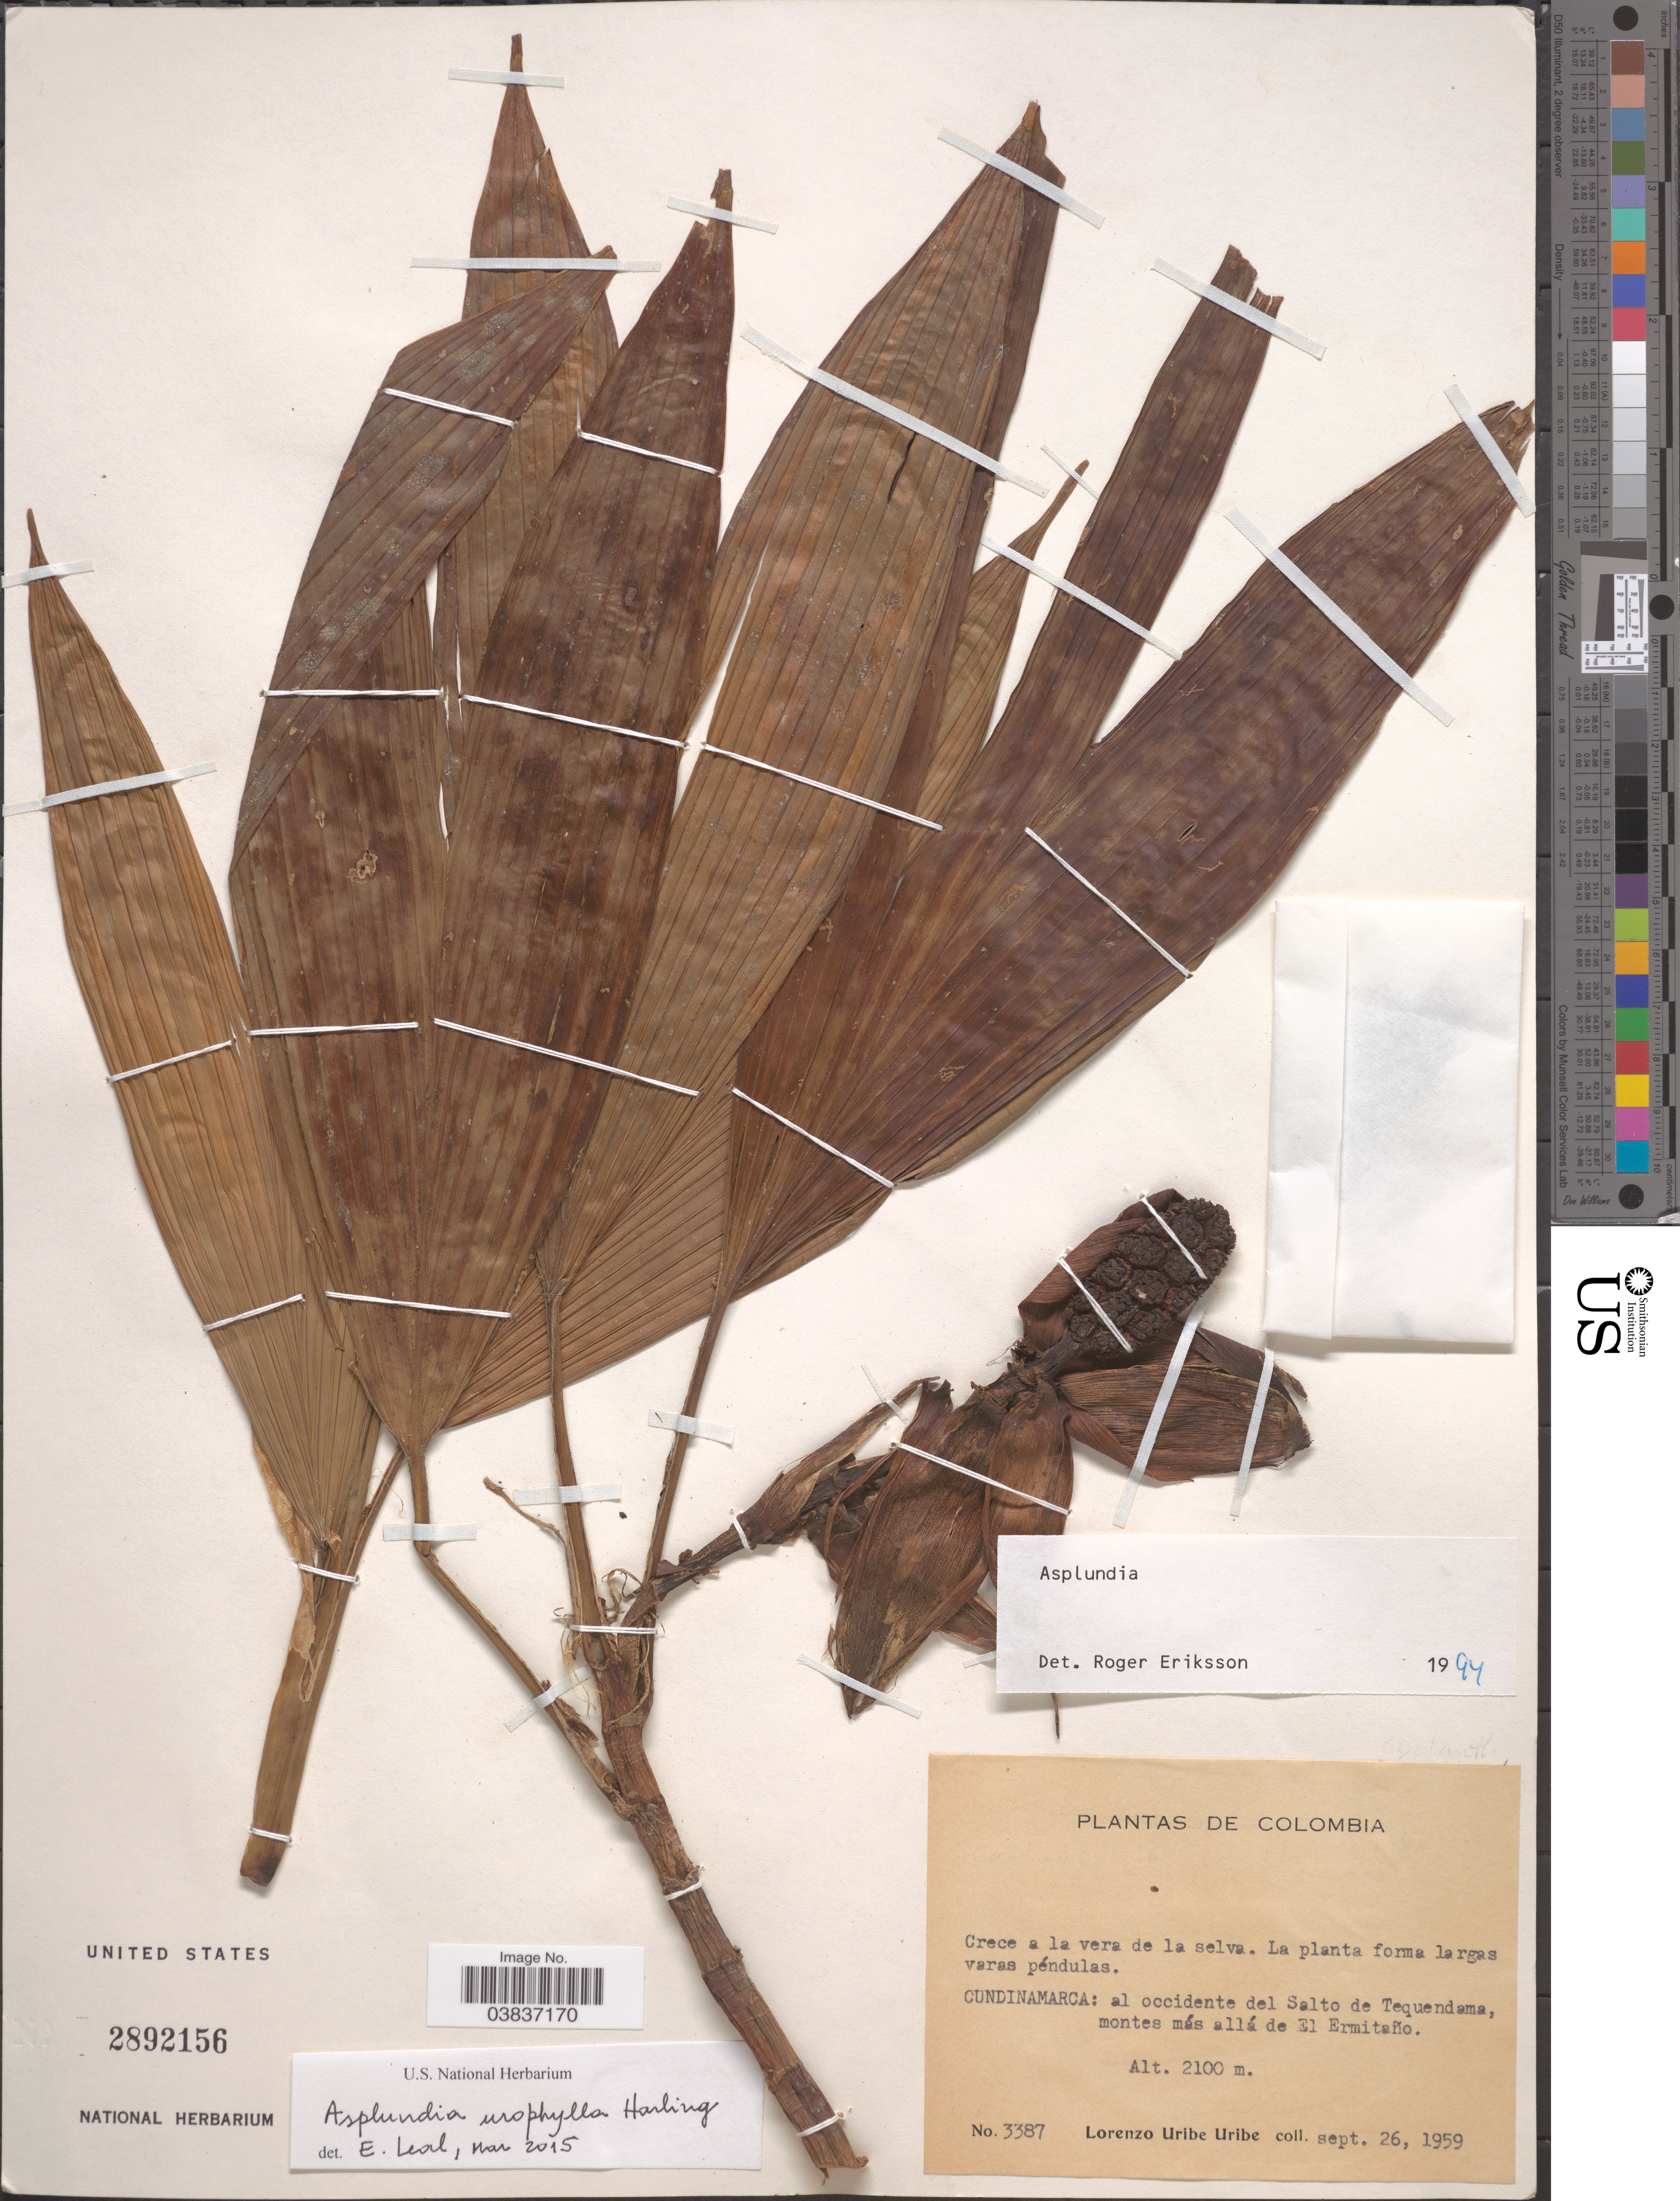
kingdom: Plantae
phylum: Tracheophyta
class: Liliopsida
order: Pandanales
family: Cyclanthaceae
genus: Asplundia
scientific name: Asplundia urophylla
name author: Harling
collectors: L. Uribe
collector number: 3387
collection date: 1959-09-26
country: Colombia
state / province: Cundinamarca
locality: Al occidente del Salto de Tequendama, montes más allá de El Ermitaño.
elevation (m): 2100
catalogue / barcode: US 2892156